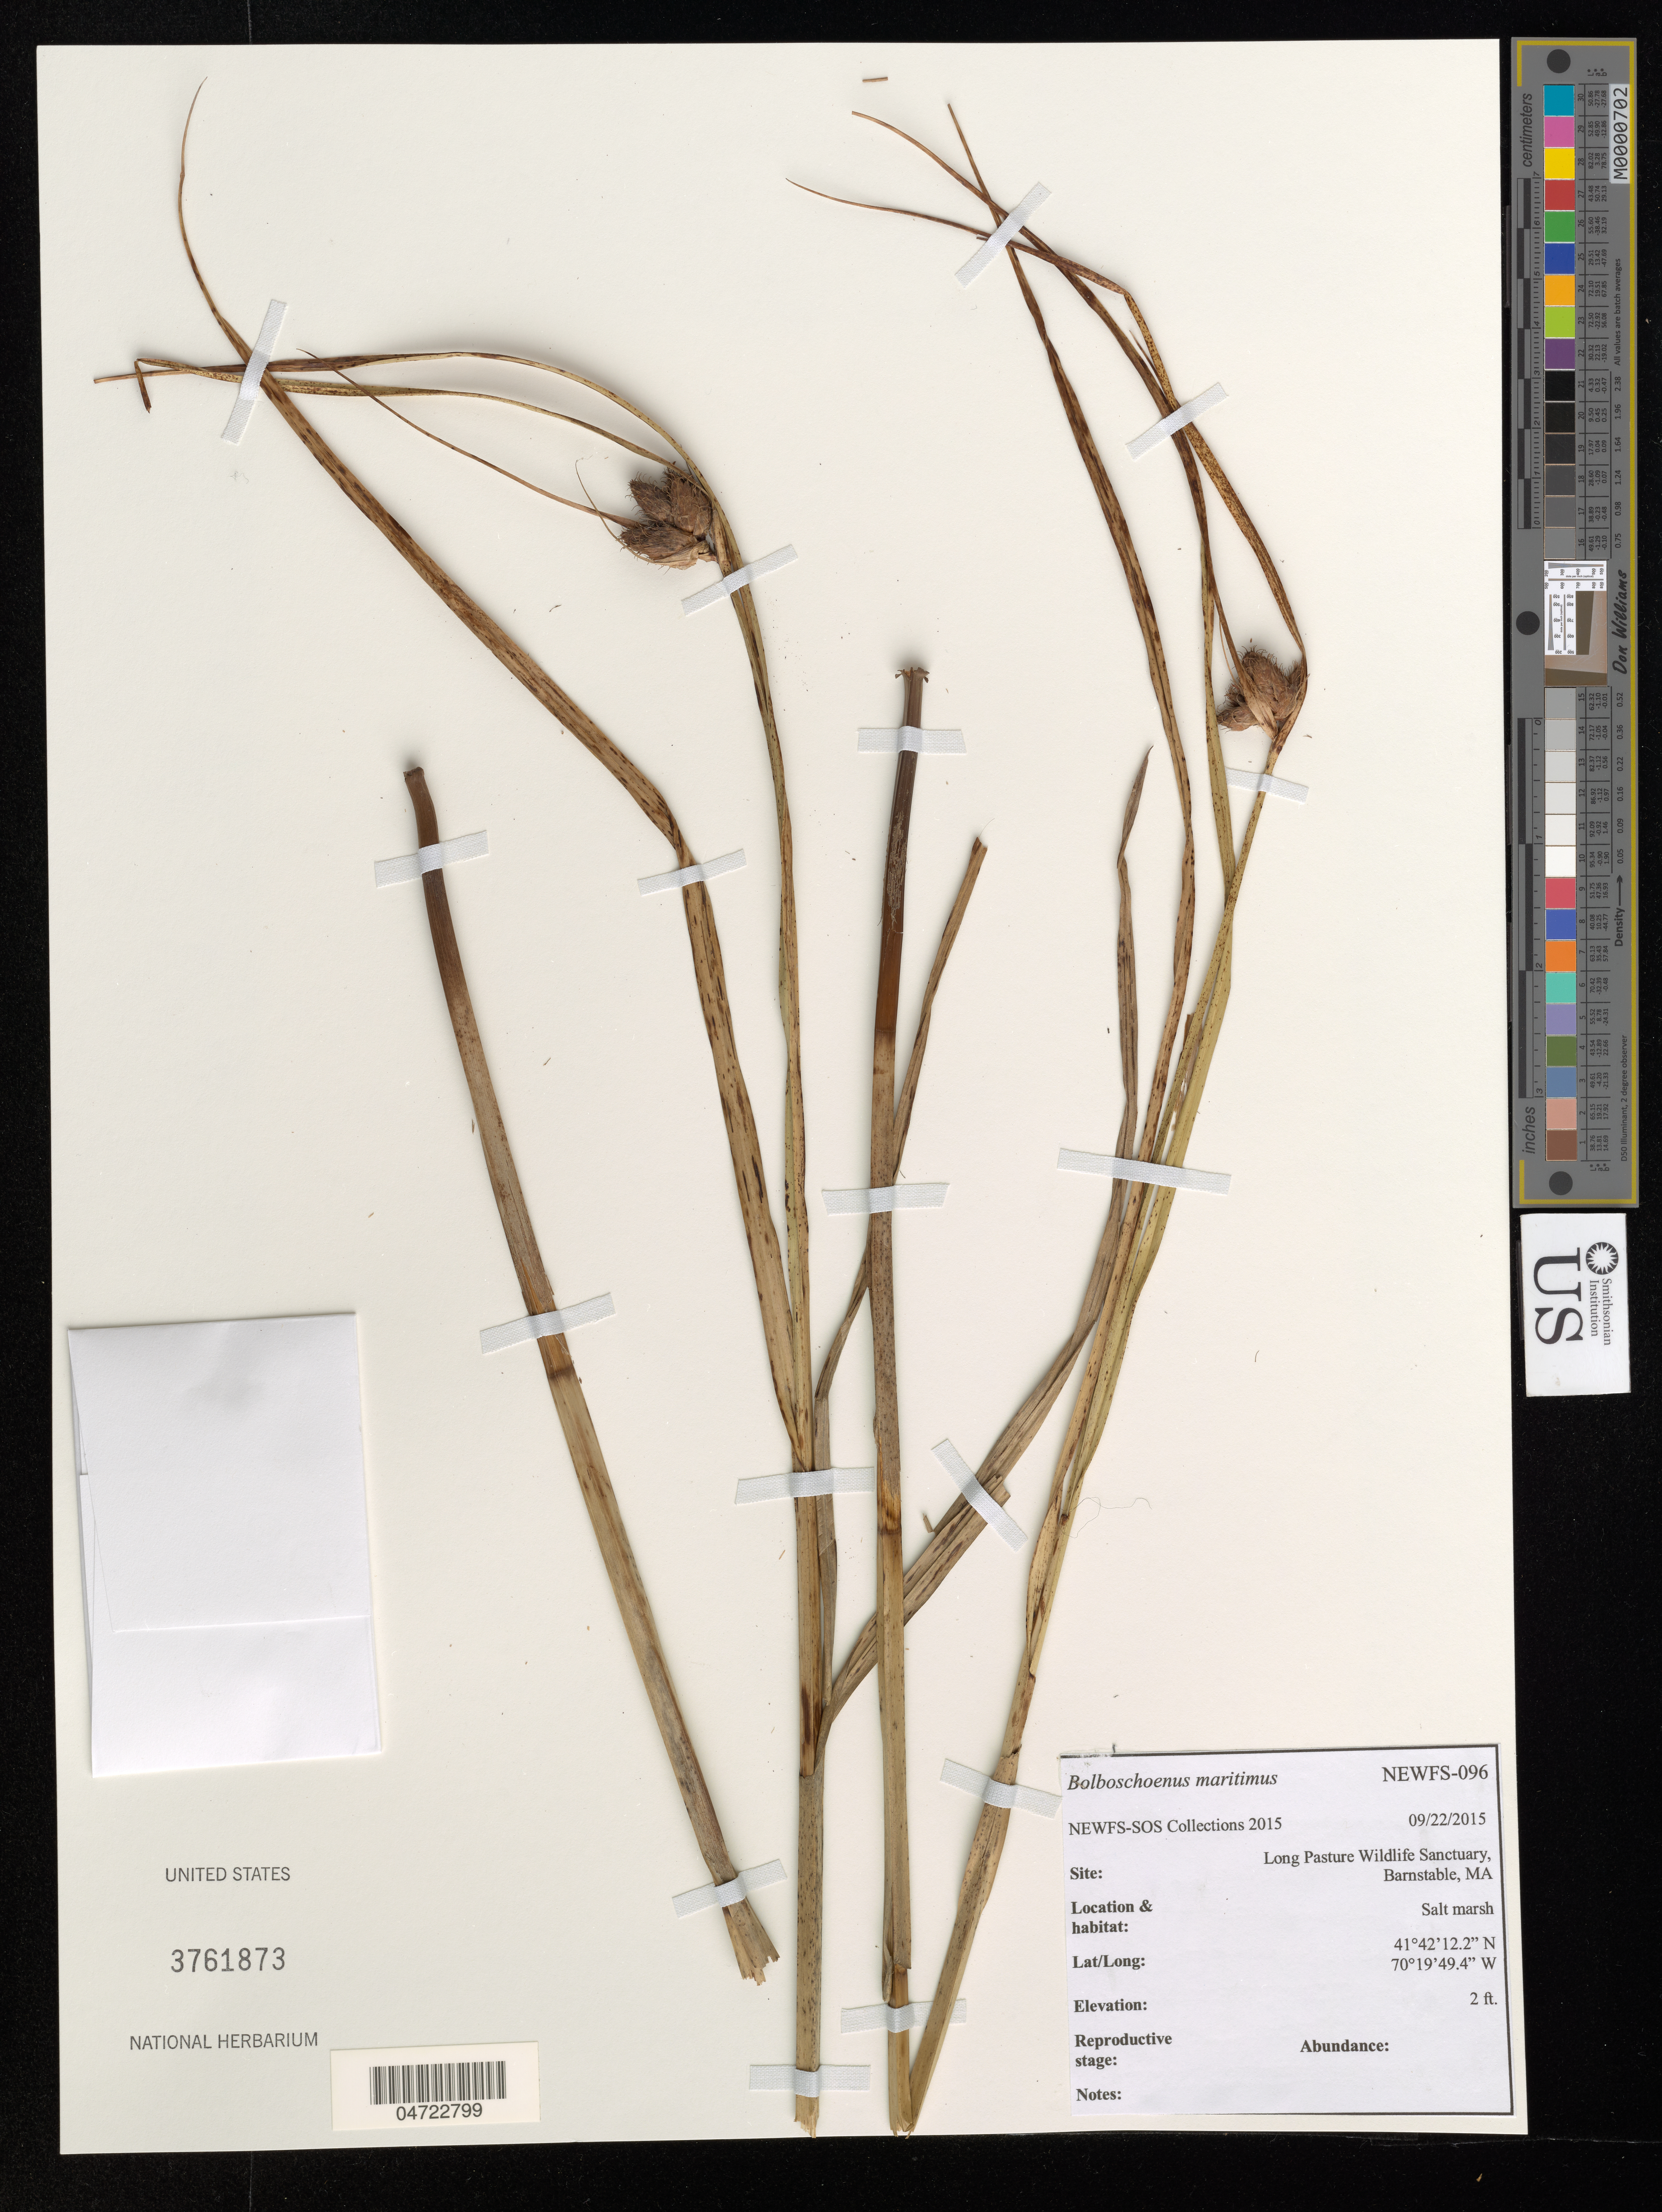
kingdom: Plantae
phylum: Tracheophyta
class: Liliopsida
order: Poales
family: Cyperaceae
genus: Bolboschoenus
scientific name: Bolboschoenus maritimus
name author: (L.) Palla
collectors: NEWFS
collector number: NEWFS-096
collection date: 2015-09-22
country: United States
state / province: Massachusetts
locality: Long Pasture Wildlife Sanctuary, Barnstable.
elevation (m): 1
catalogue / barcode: US 3761873